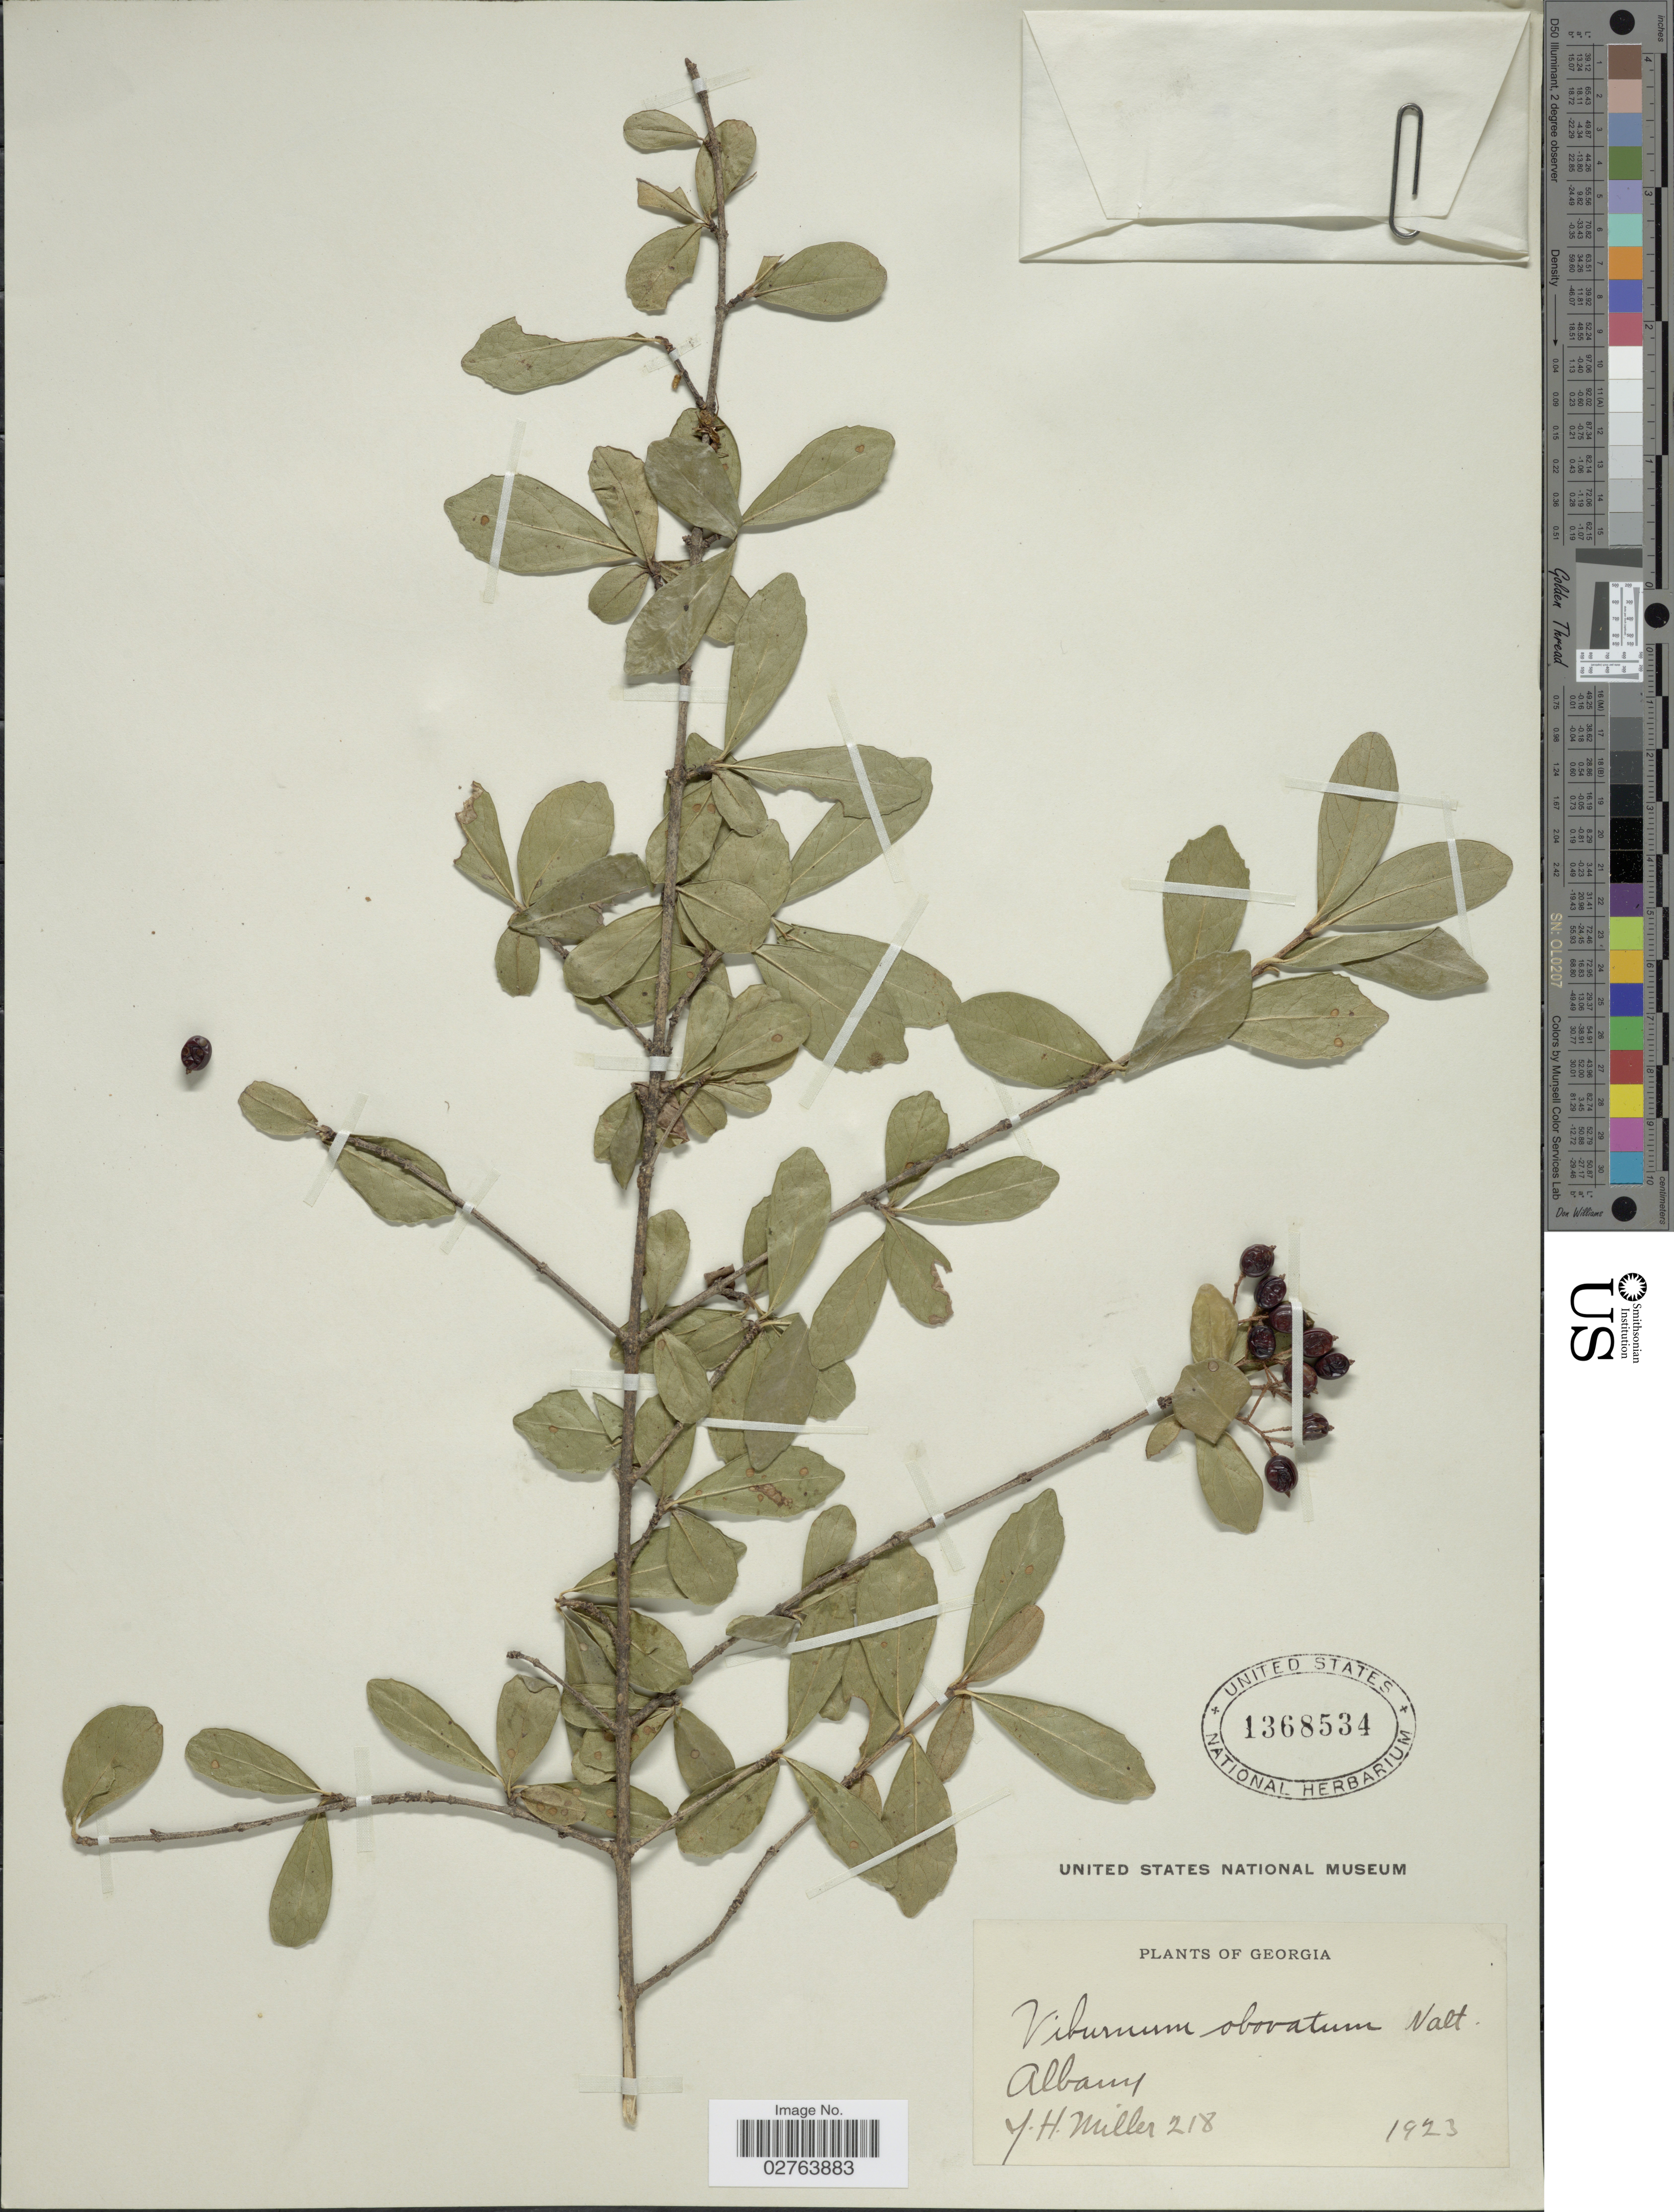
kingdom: Plantae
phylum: Tracheophyta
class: Magnoliopsida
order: Dipsacales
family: Viburnaceae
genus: Viburnum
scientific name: Viburnum obovatum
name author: Walter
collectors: J. H. Miller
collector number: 218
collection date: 1923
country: United States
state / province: Georgia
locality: Albany.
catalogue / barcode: US 1368534